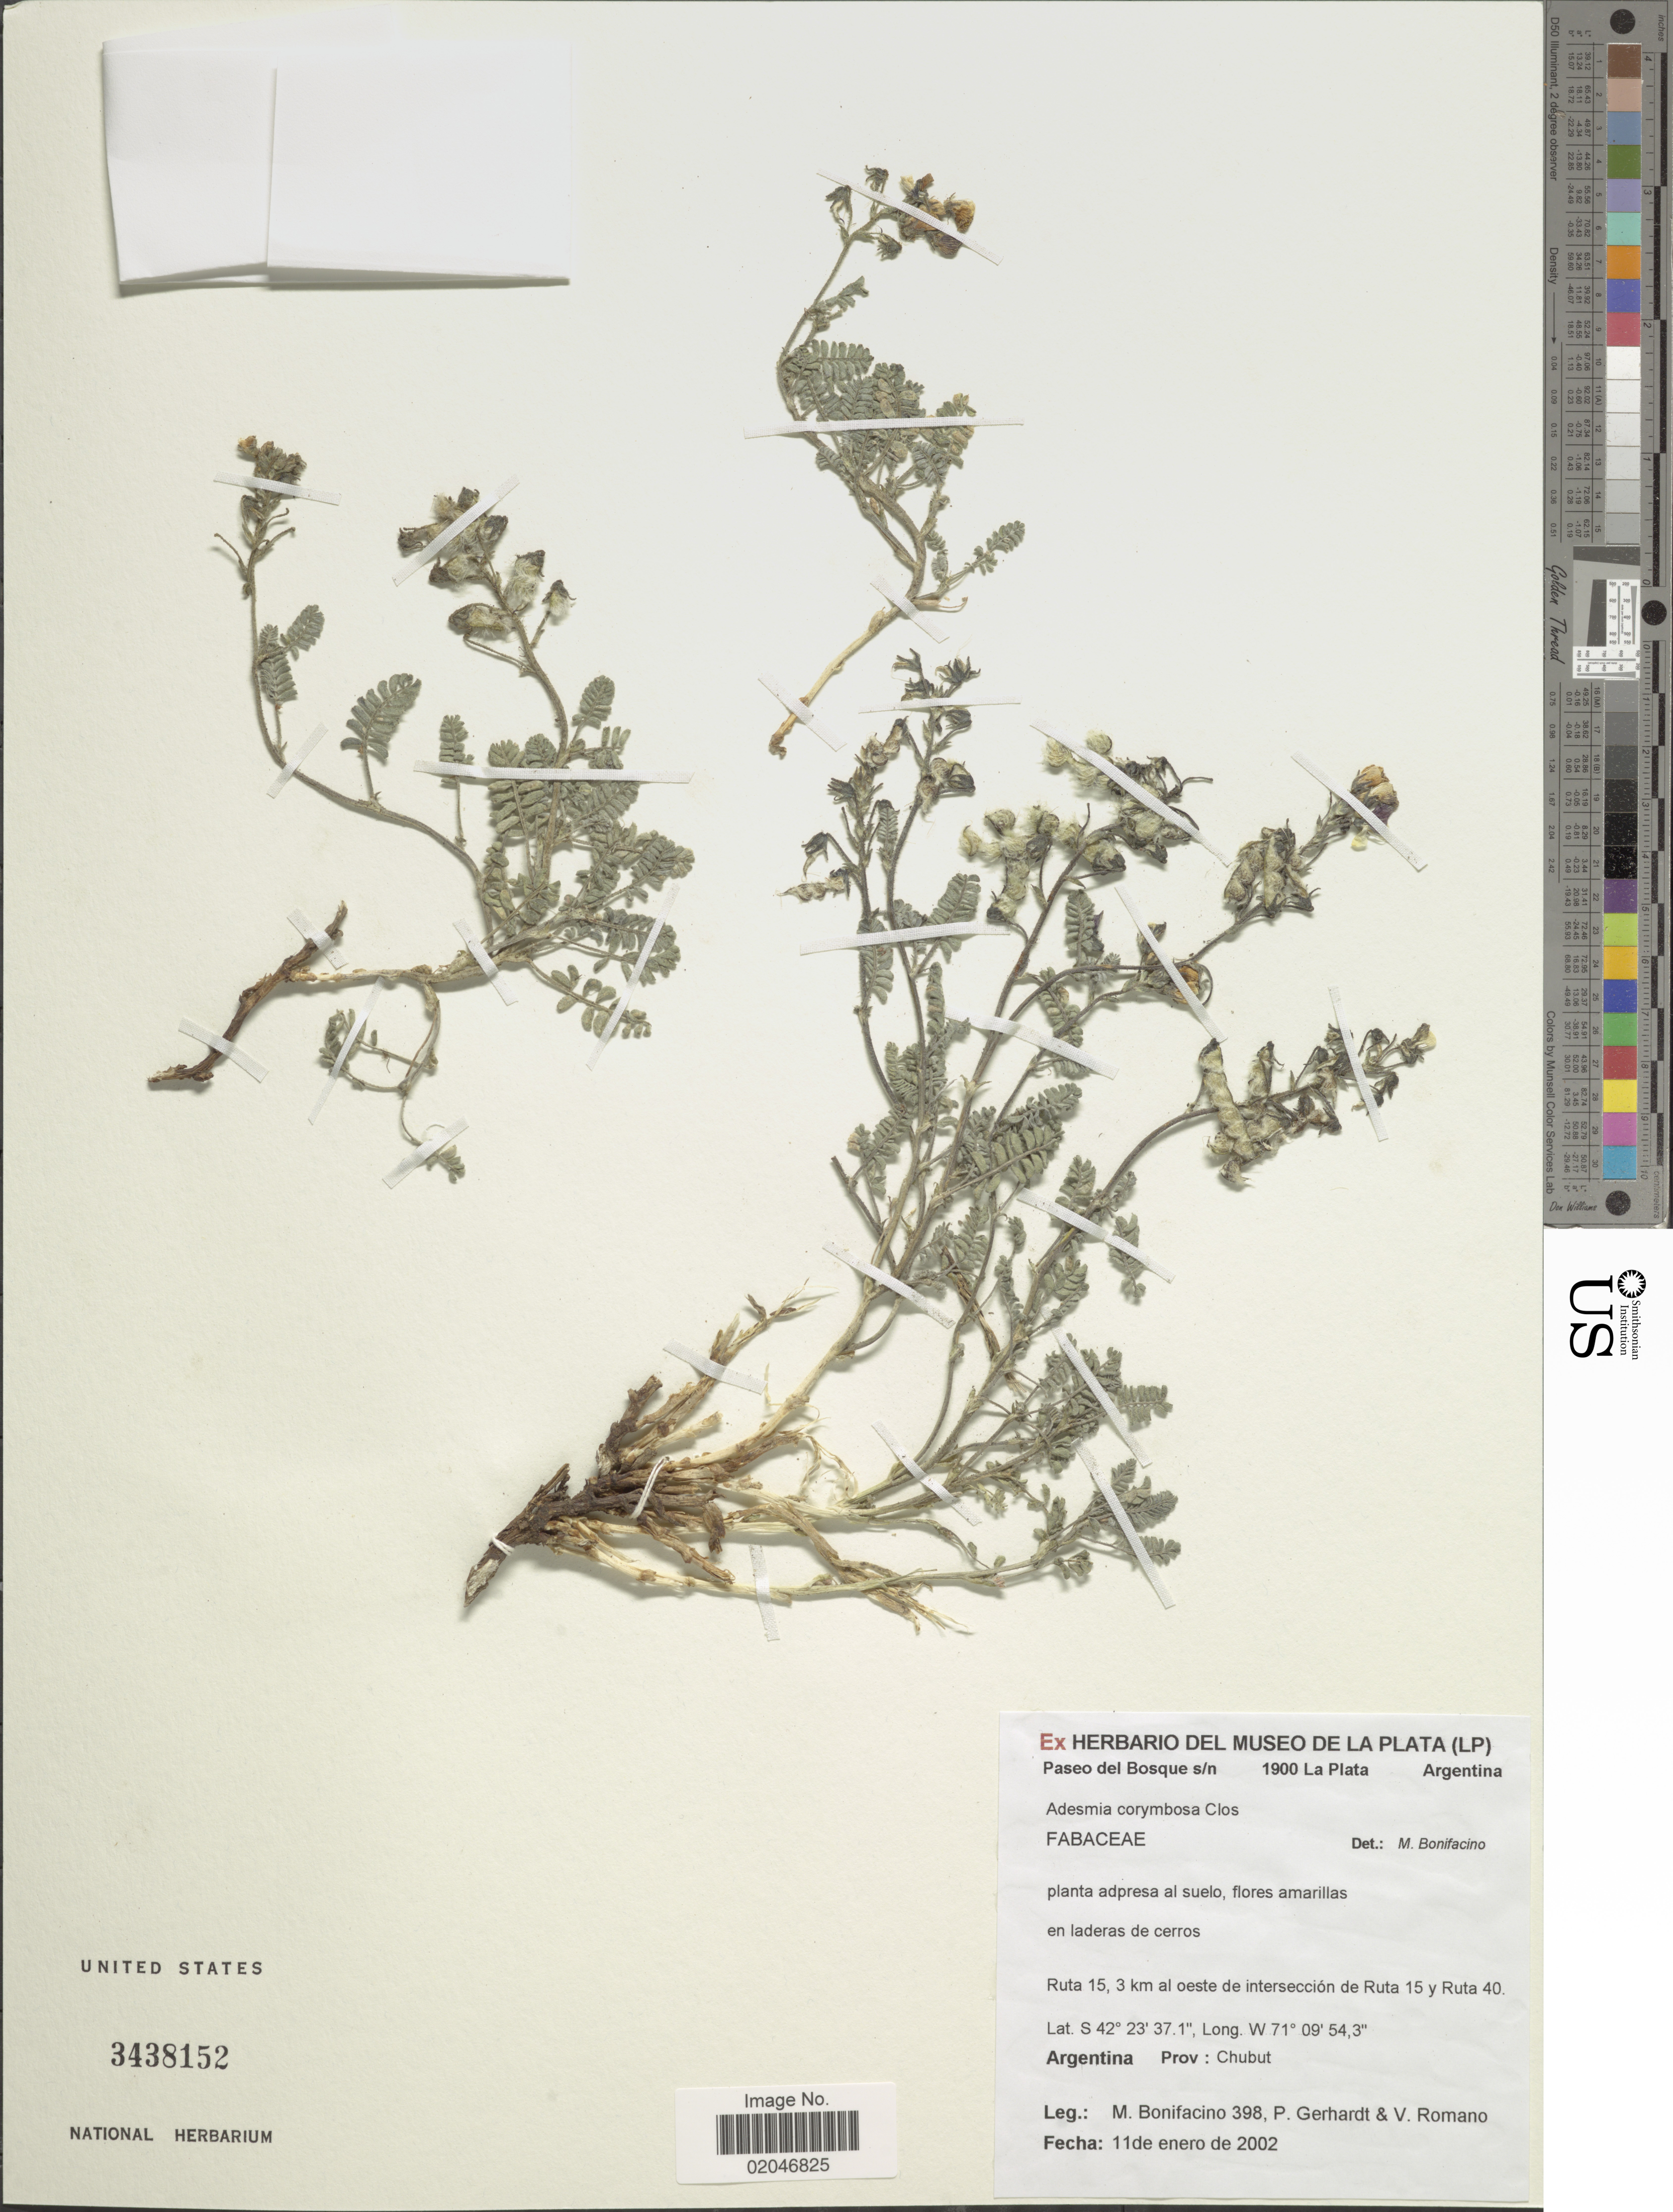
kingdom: Plantae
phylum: Tracheophyta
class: Magnoliopsida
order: Fabales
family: Fabaceae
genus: Adesmia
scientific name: Adesmia corymbosa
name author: Clos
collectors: M. Bonifacino, P. Gerhardt & V. Romano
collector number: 0398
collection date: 2002-01-11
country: Argentina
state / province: Chubut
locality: Ruta 15, 3 km al oeste de interseccion de Ruta 15 y Ruta 40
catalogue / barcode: US 3438152